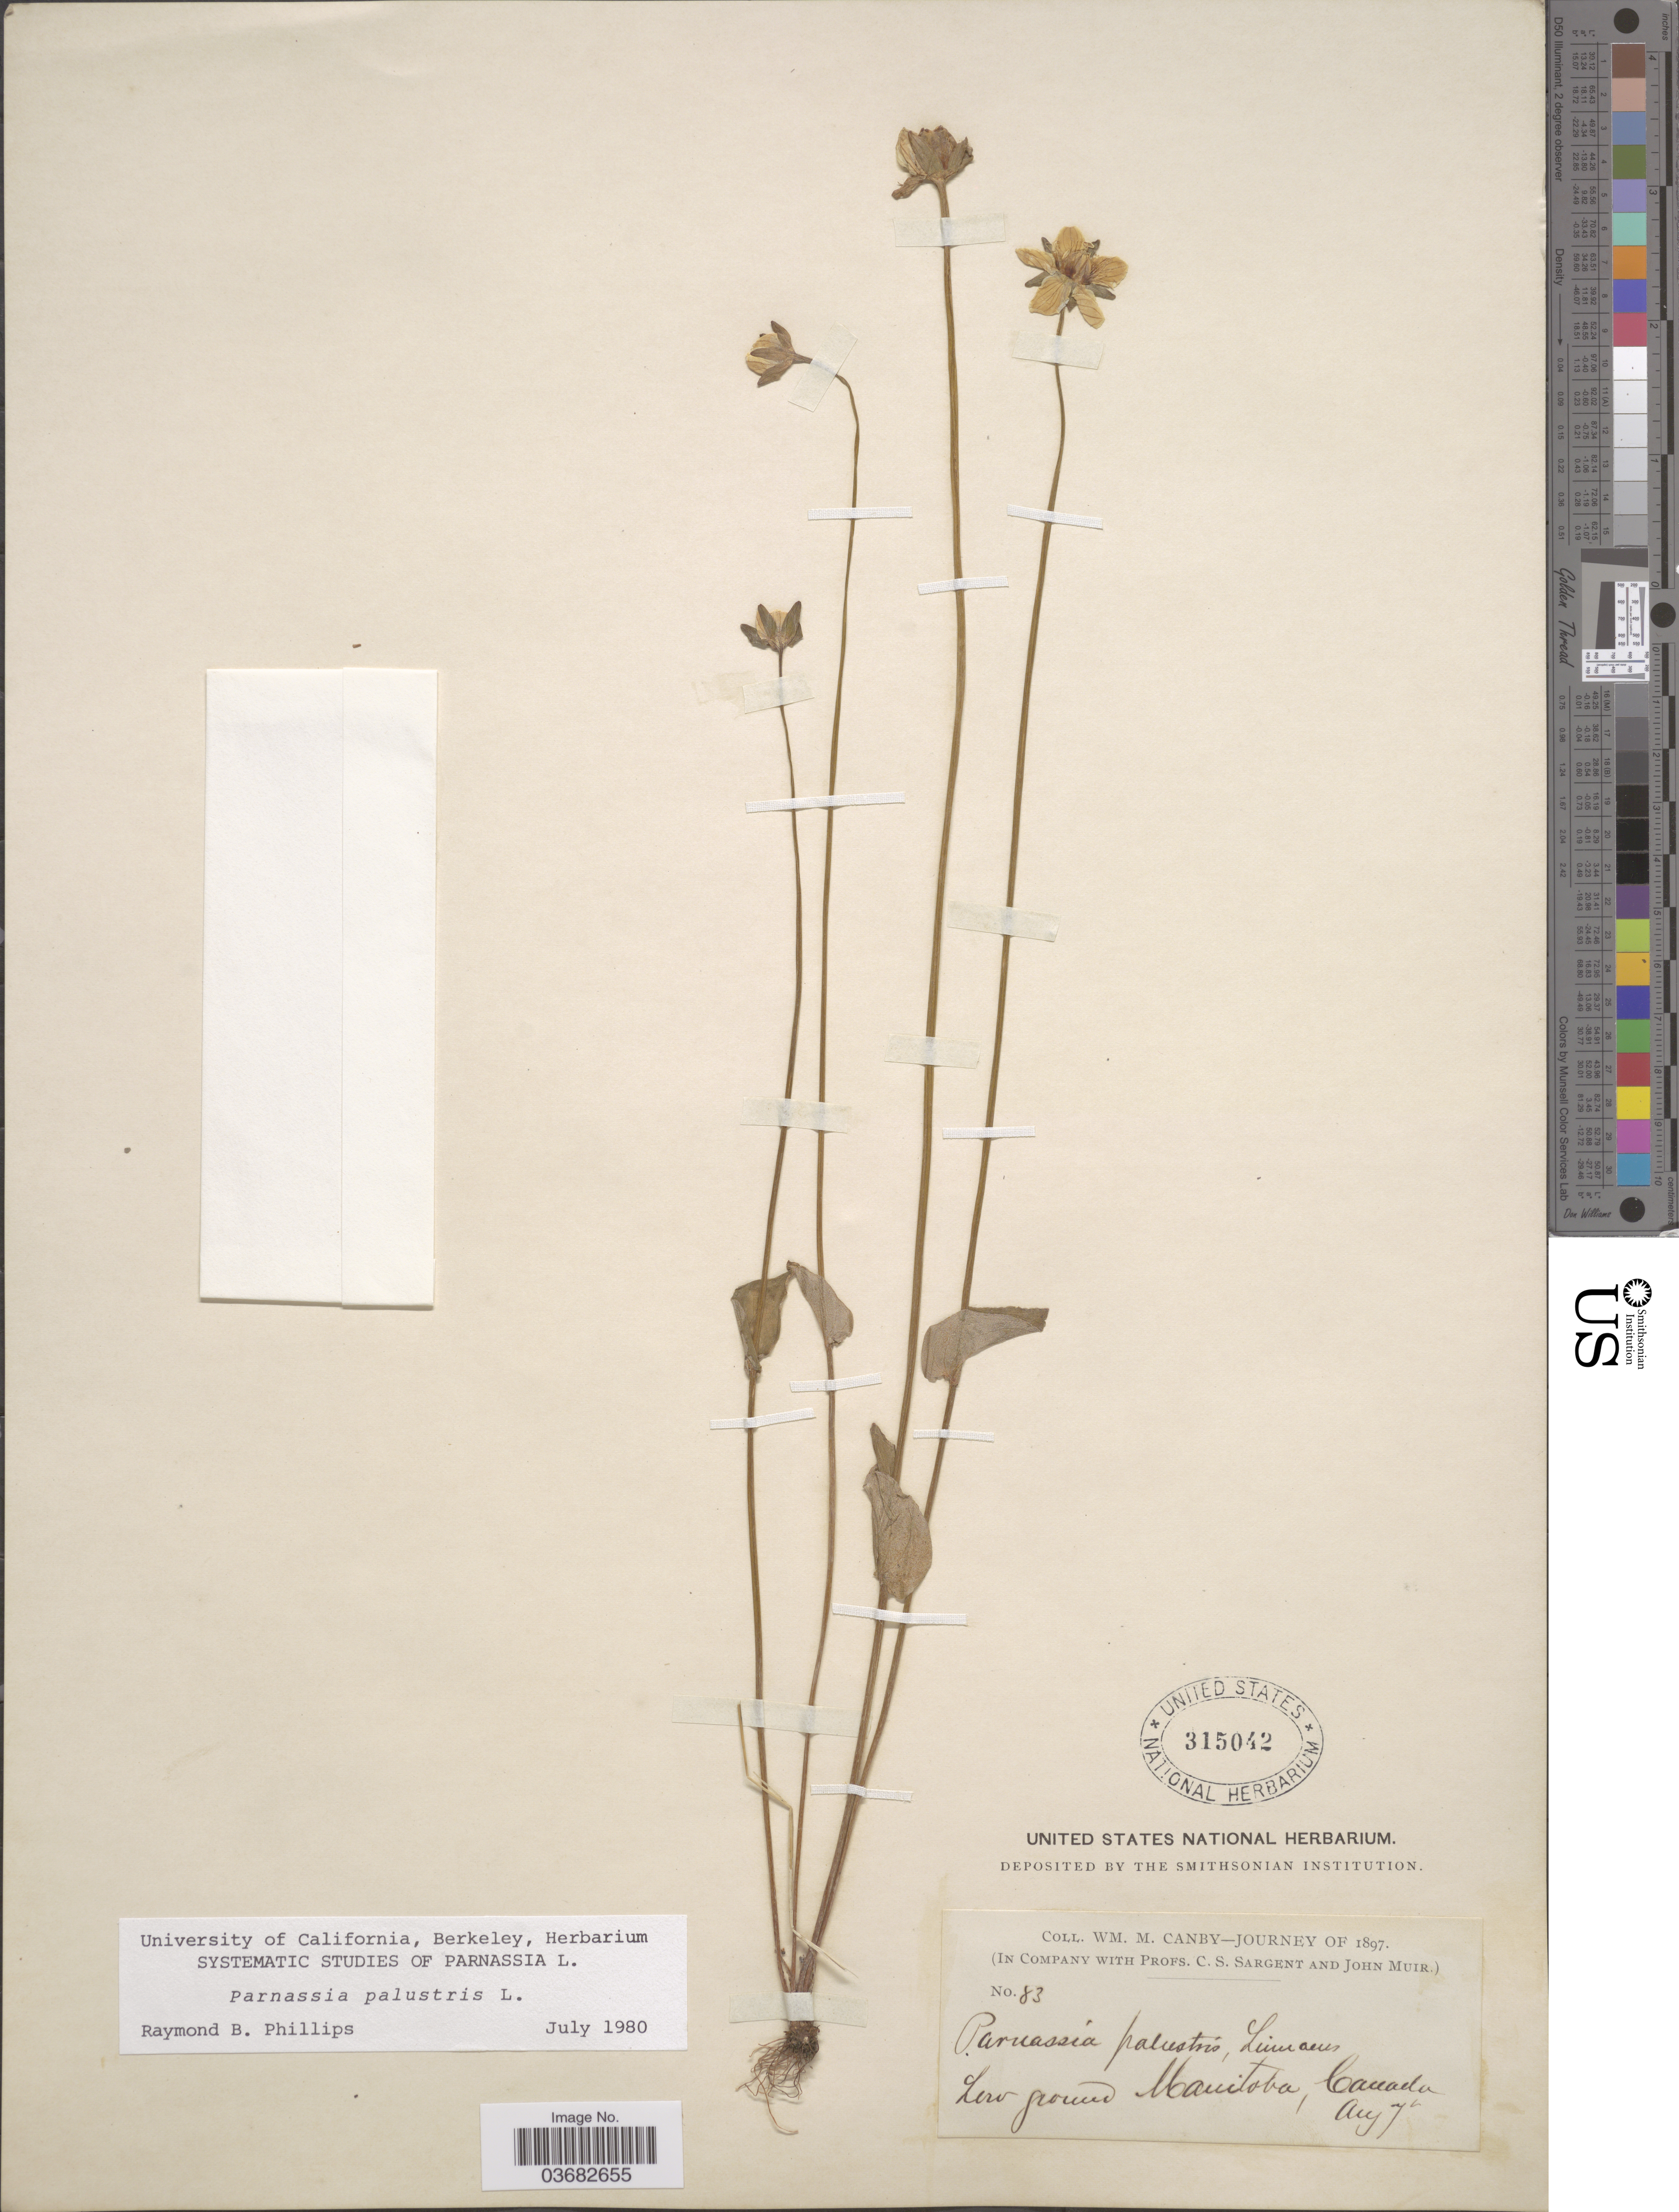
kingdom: Plantae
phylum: Tracheophyta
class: Magnoliopsida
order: Celastrales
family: Parnassiaceae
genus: Parnassia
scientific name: Parnassia palustris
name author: L.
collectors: W. M. Canby, C. S. Sargent & J. Muir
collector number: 83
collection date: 1897-08-07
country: Canada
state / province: Manitoba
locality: Low ground Manitoba.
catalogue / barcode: US 315042